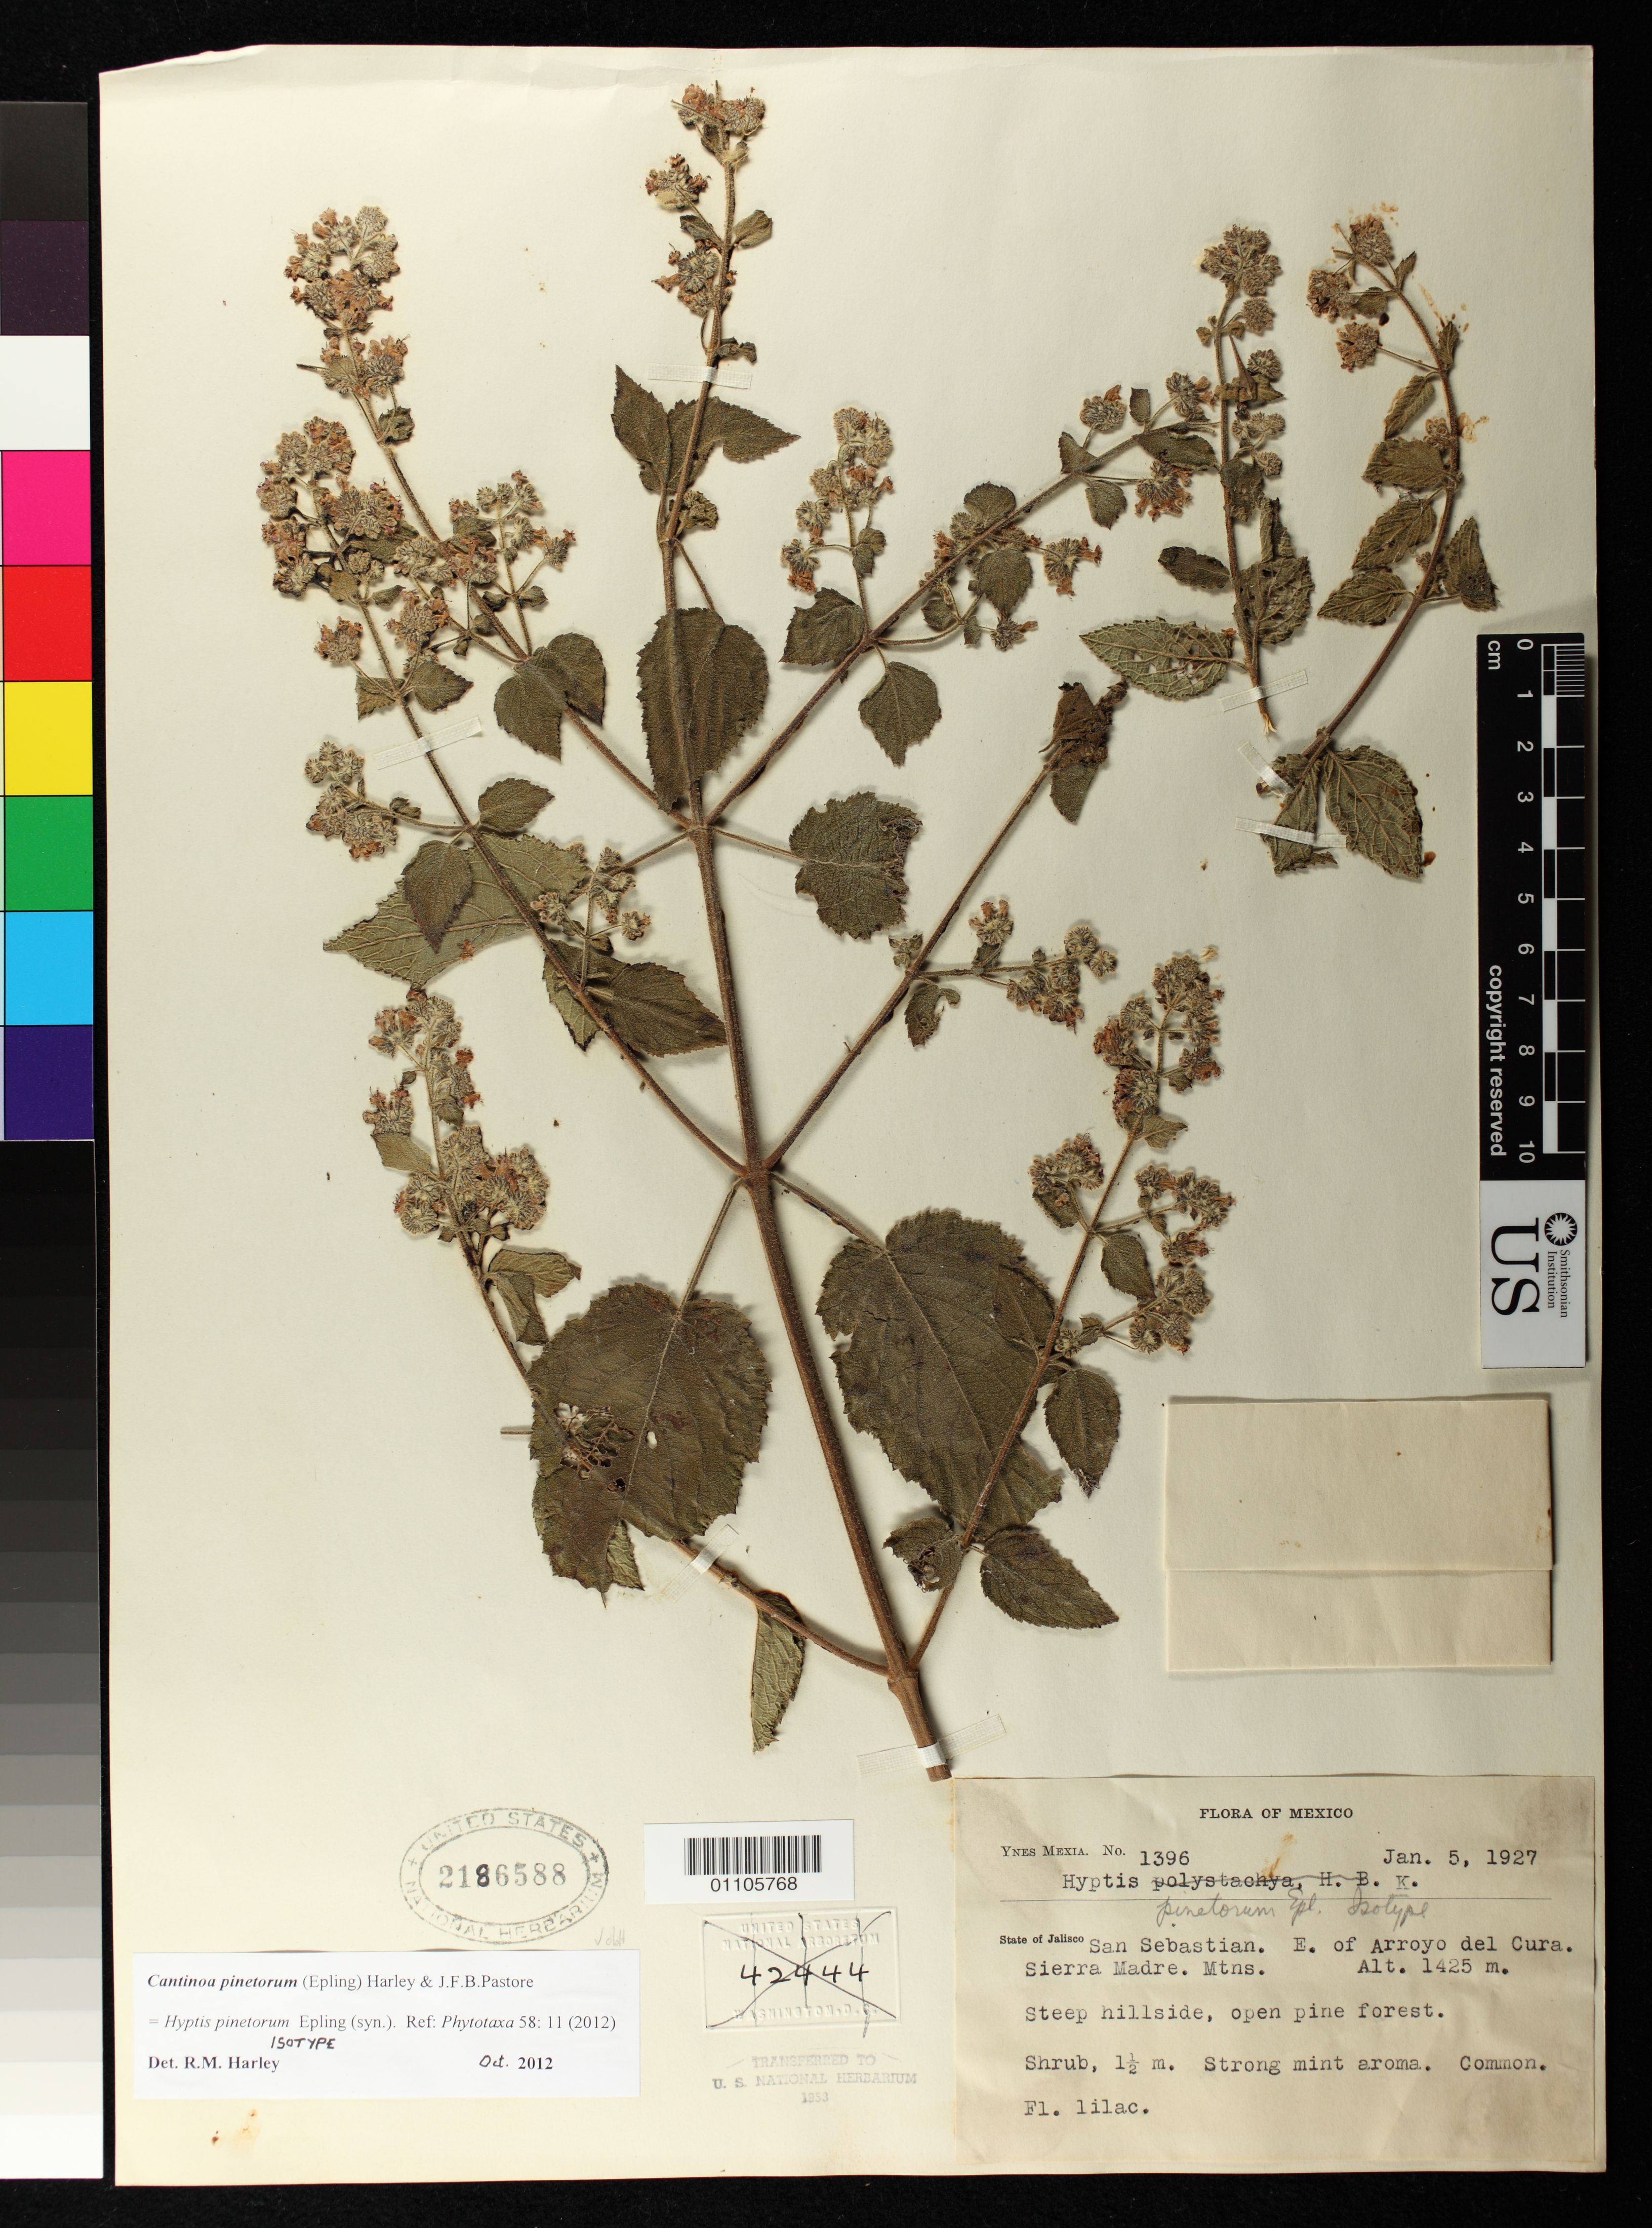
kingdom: Plantae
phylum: Tracheophyta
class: Magnoliopsida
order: Lamiales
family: Lamiaceae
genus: Hyptis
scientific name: Hyptis pinetorum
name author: Epling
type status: Isotype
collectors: Y. Mexia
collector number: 1396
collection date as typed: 05 Jan 1927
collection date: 1927-01-05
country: Mexico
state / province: Jalisco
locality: San Sebastian, E of Arroyo del Cura, Sierra Madre Mountains.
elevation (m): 1425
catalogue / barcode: US 2186588